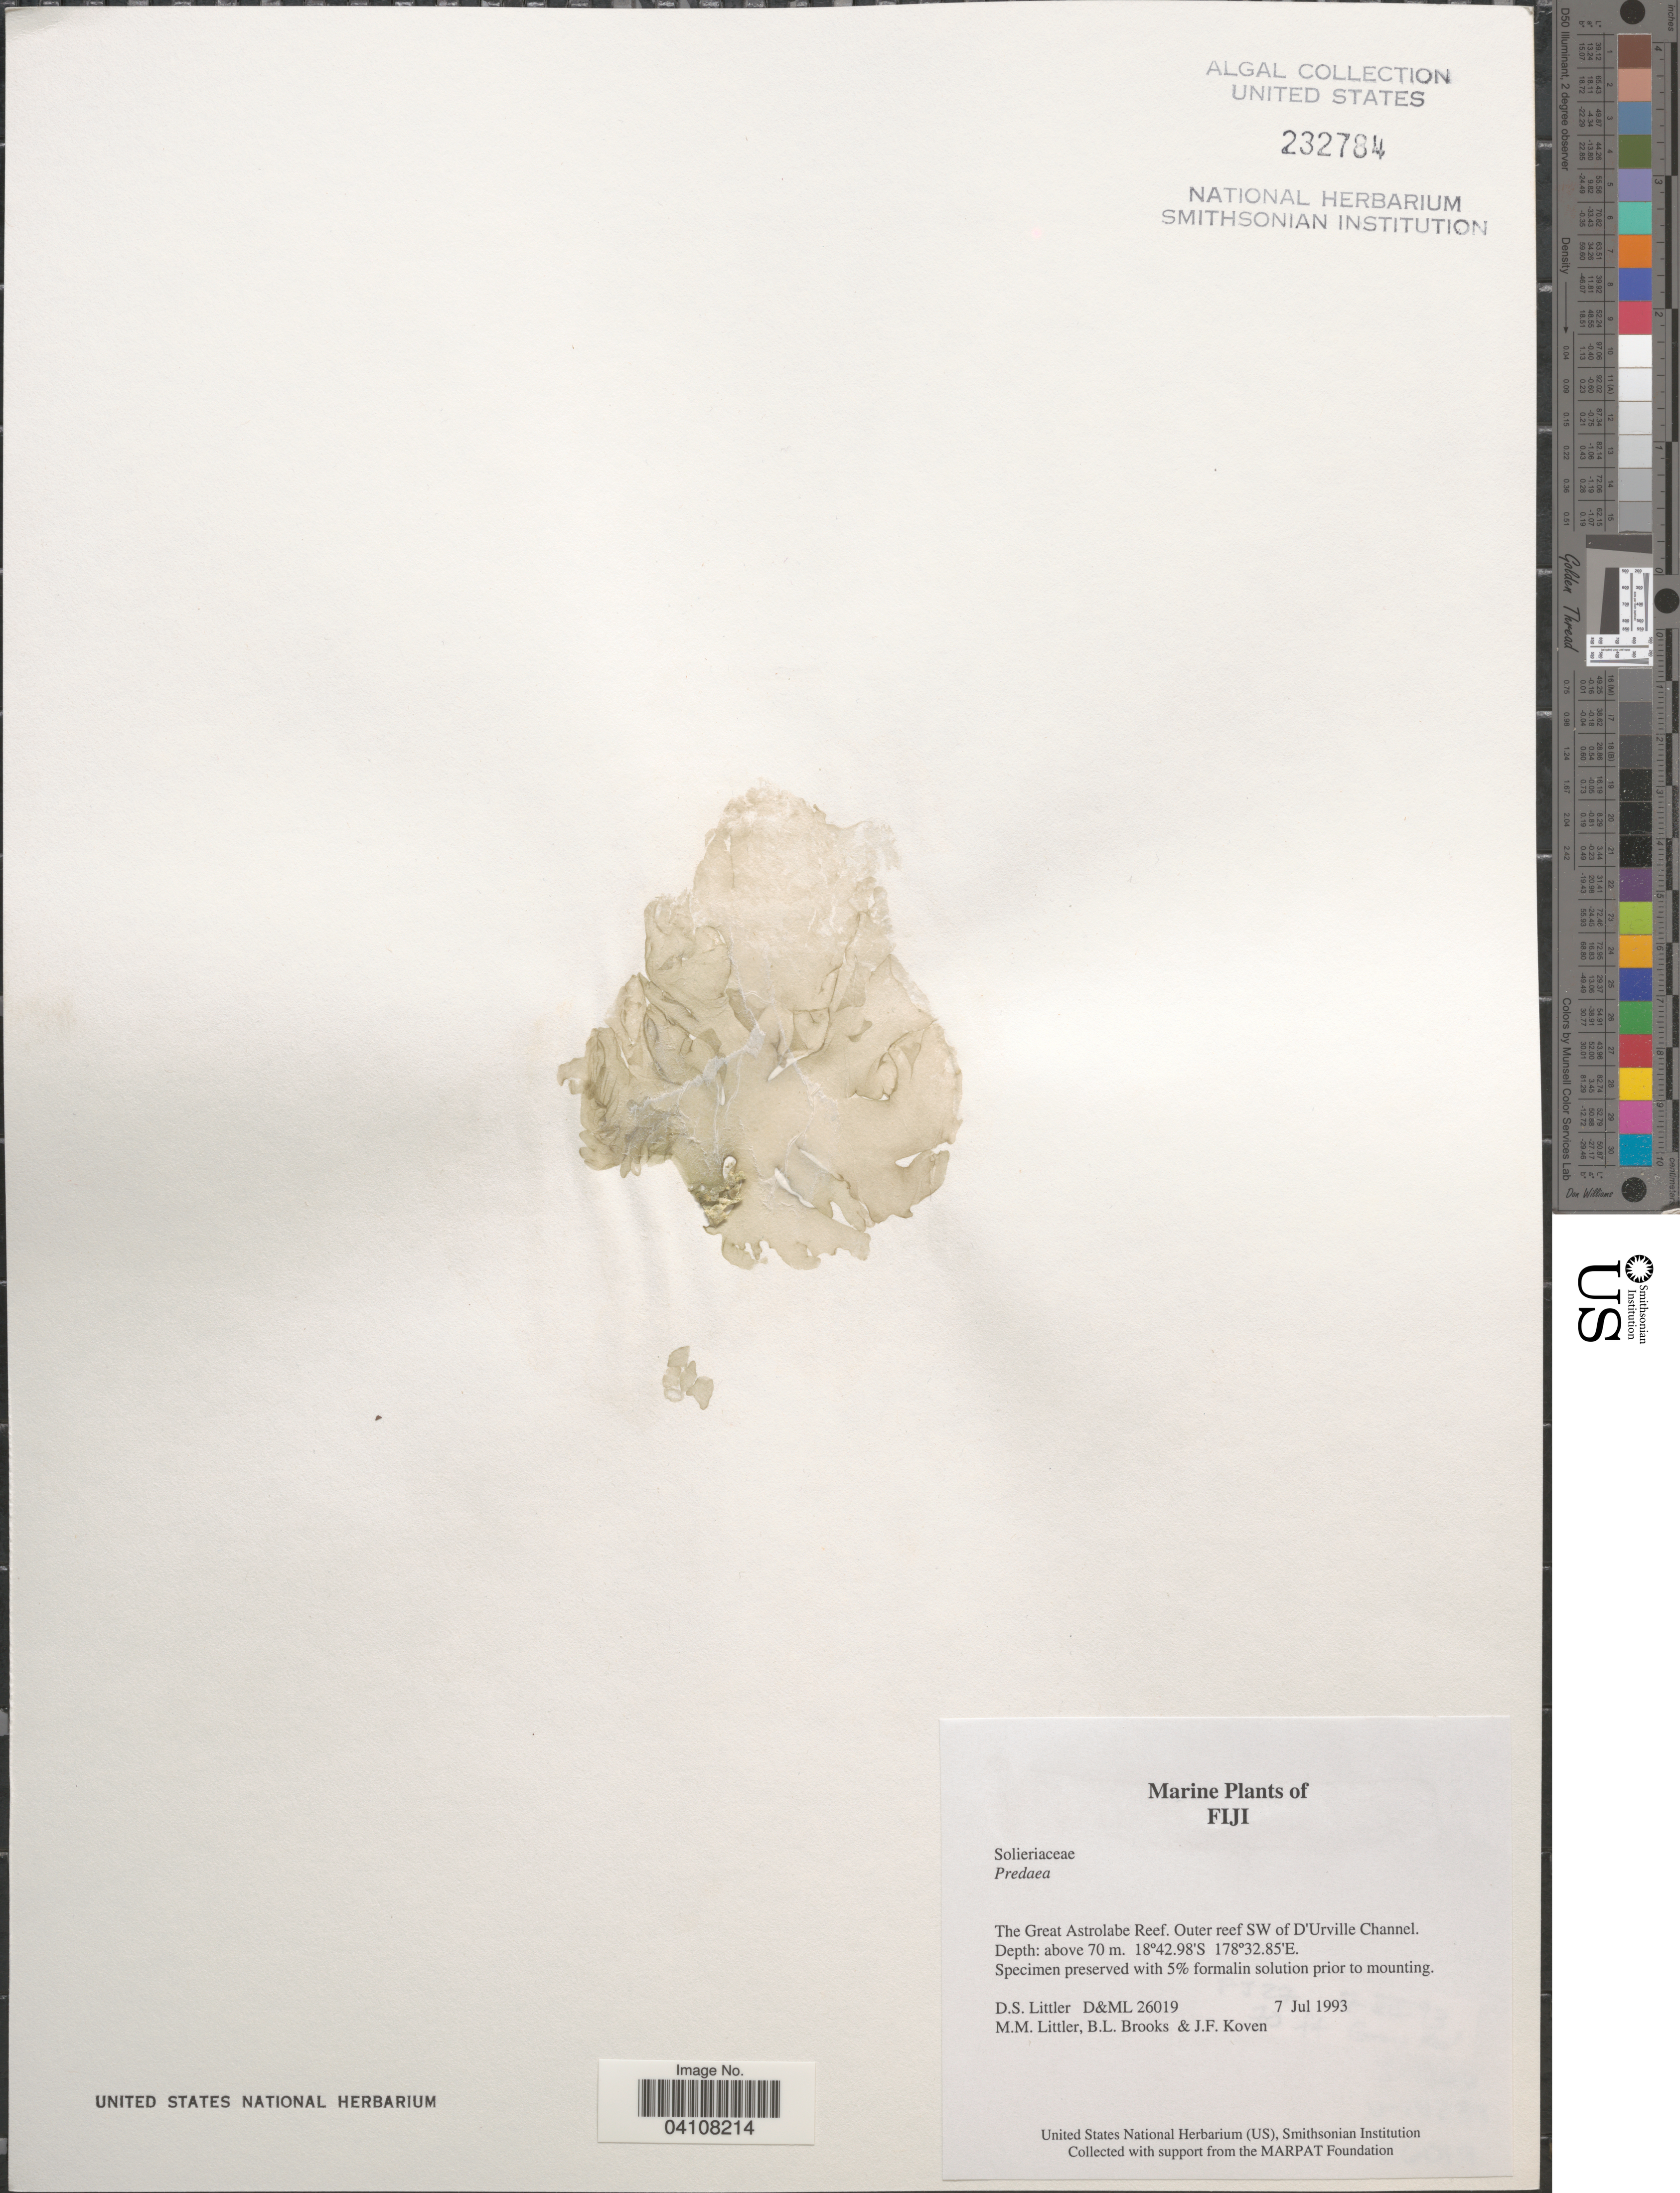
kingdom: Plantae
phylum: Rhodophyta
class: Florideophyceae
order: Nemastomatales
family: Nemastomataceae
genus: Predaea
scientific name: Predaea sp.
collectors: D. S. Littler, B. Brooks & J. Koven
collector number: D&ML26019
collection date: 1993-07-07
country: Fiji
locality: The Great Astrolabe Reef. Outer reef SW of D'Urville Channel.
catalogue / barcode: US 232784